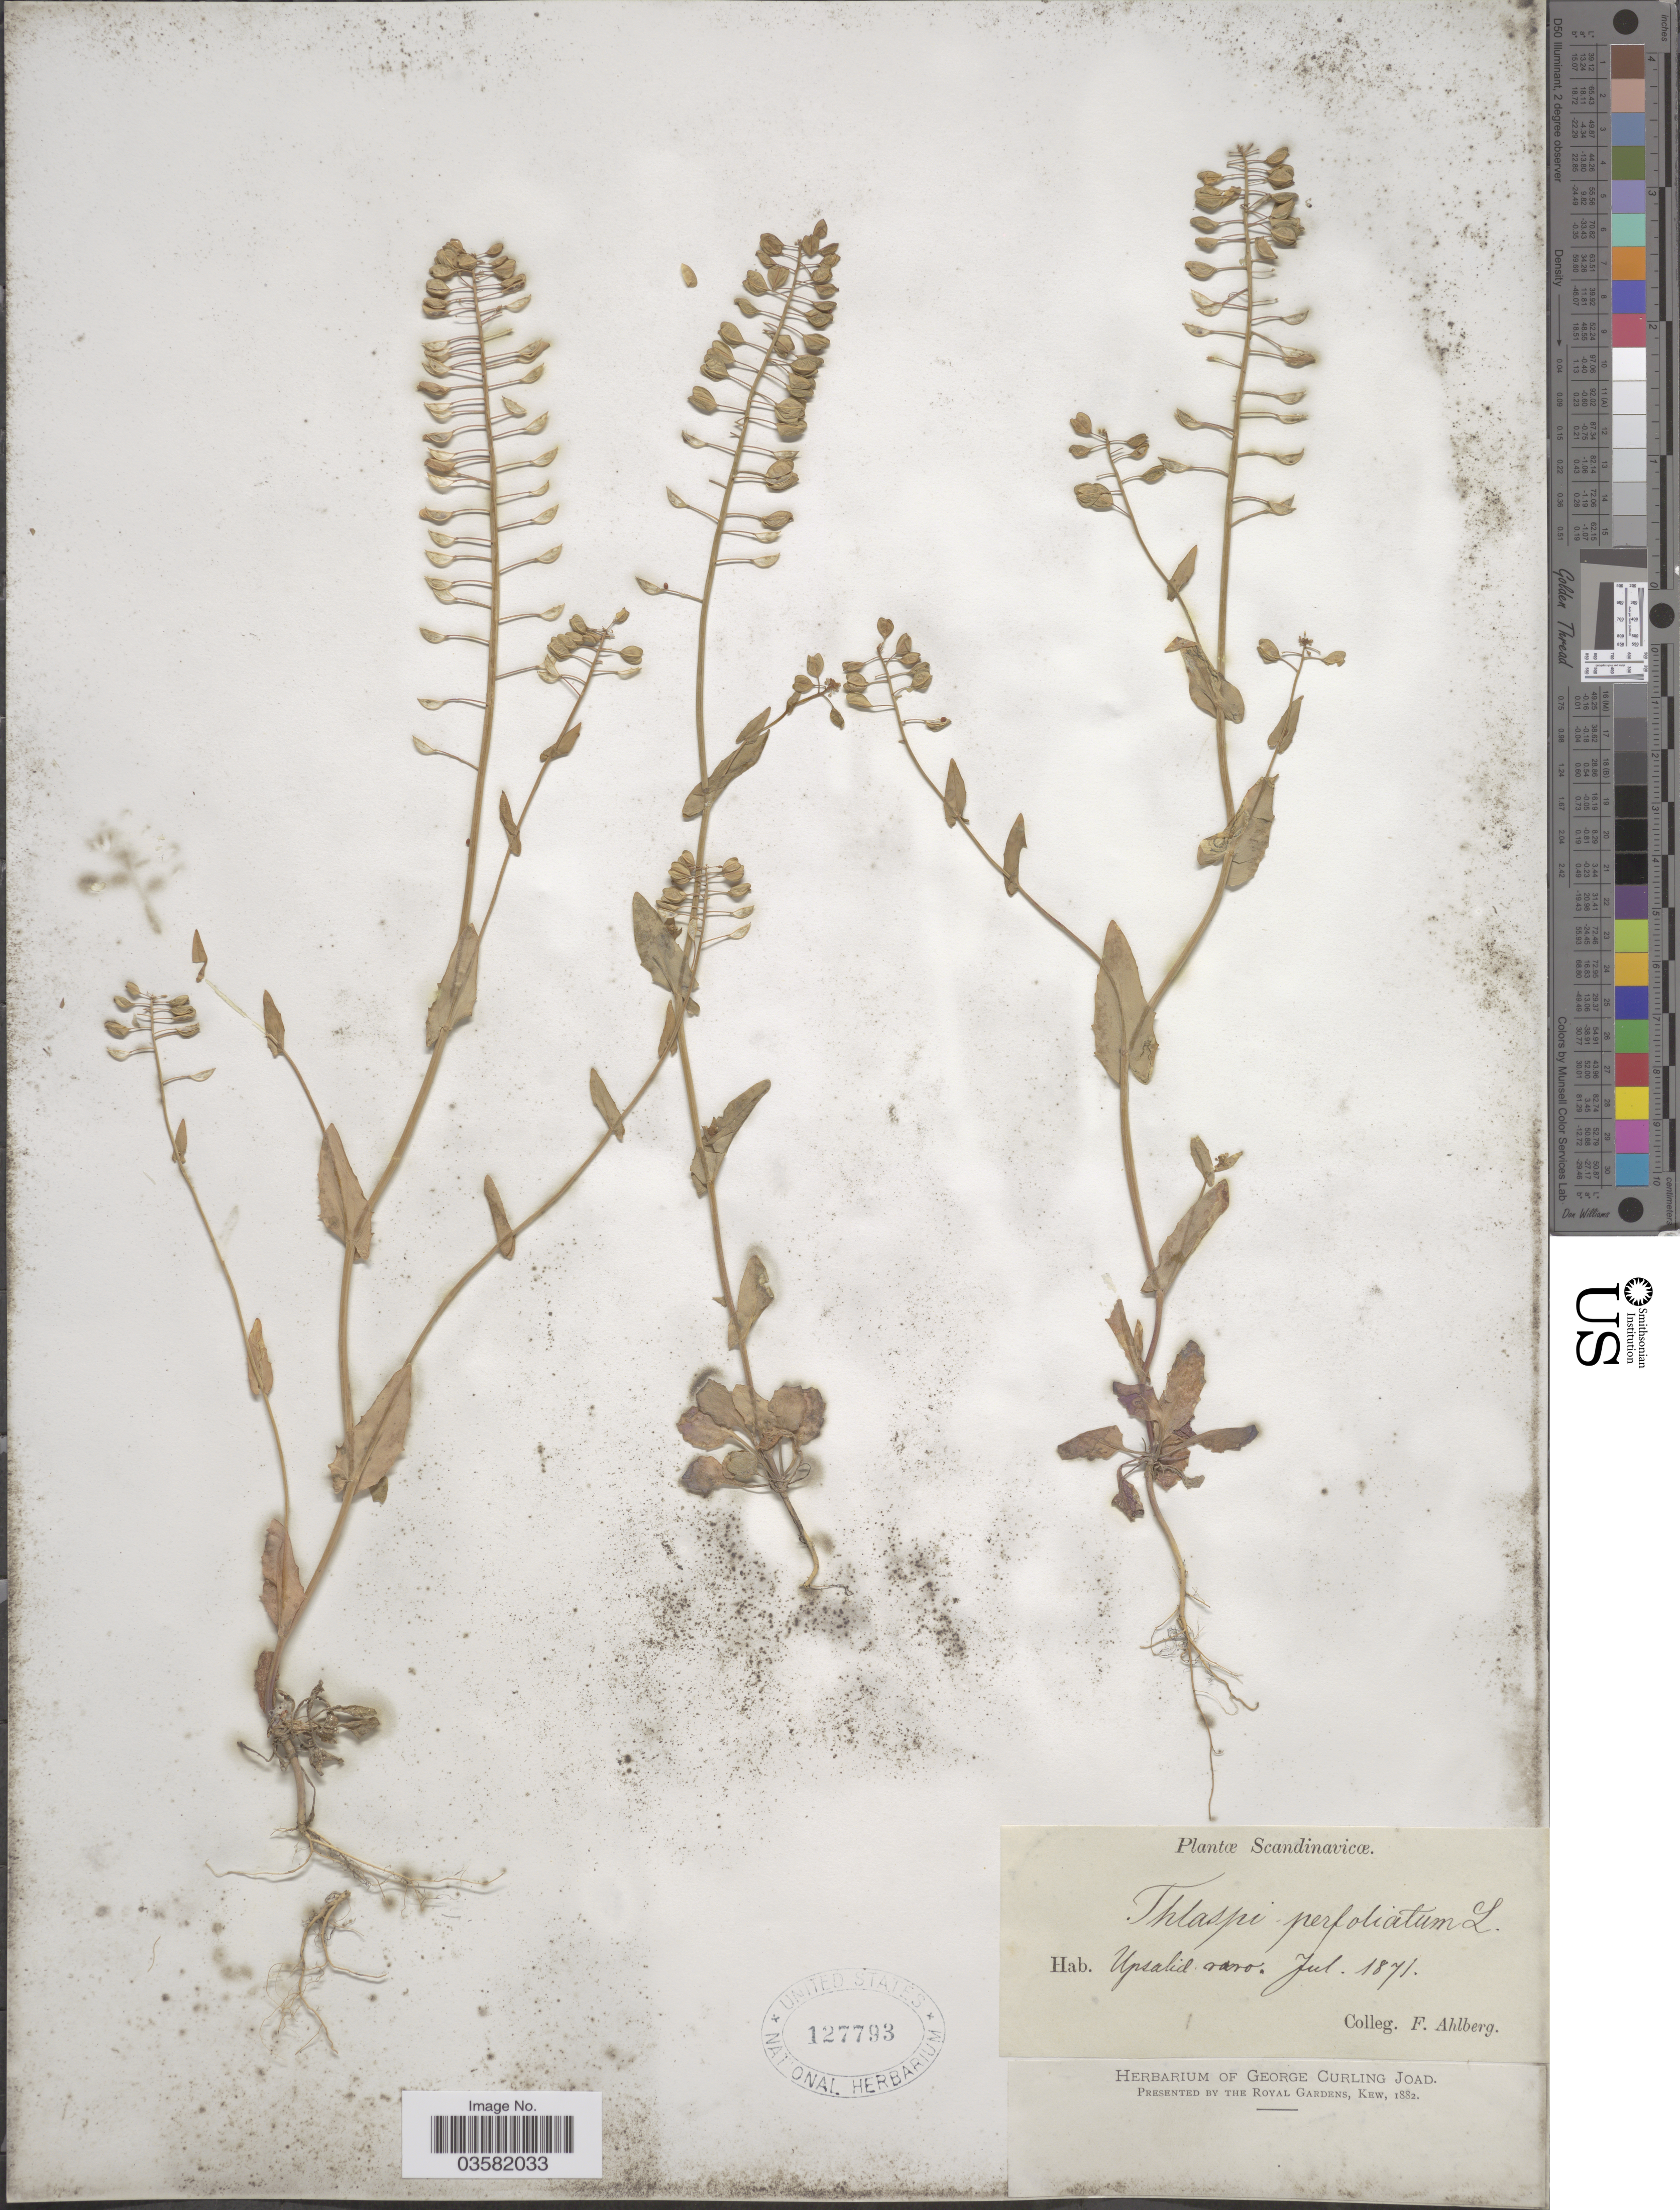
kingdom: Plantae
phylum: Tracheophyta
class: Magnoliopsida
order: Brassicales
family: Brassicaceae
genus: Thlaspi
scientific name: Thlaspi perfoliatum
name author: L.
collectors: F. Ahlberg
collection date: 1871-07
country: Sweden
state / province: Uppsala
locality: Scandinavicæ. Upsaliæ.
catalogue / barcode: US 127793